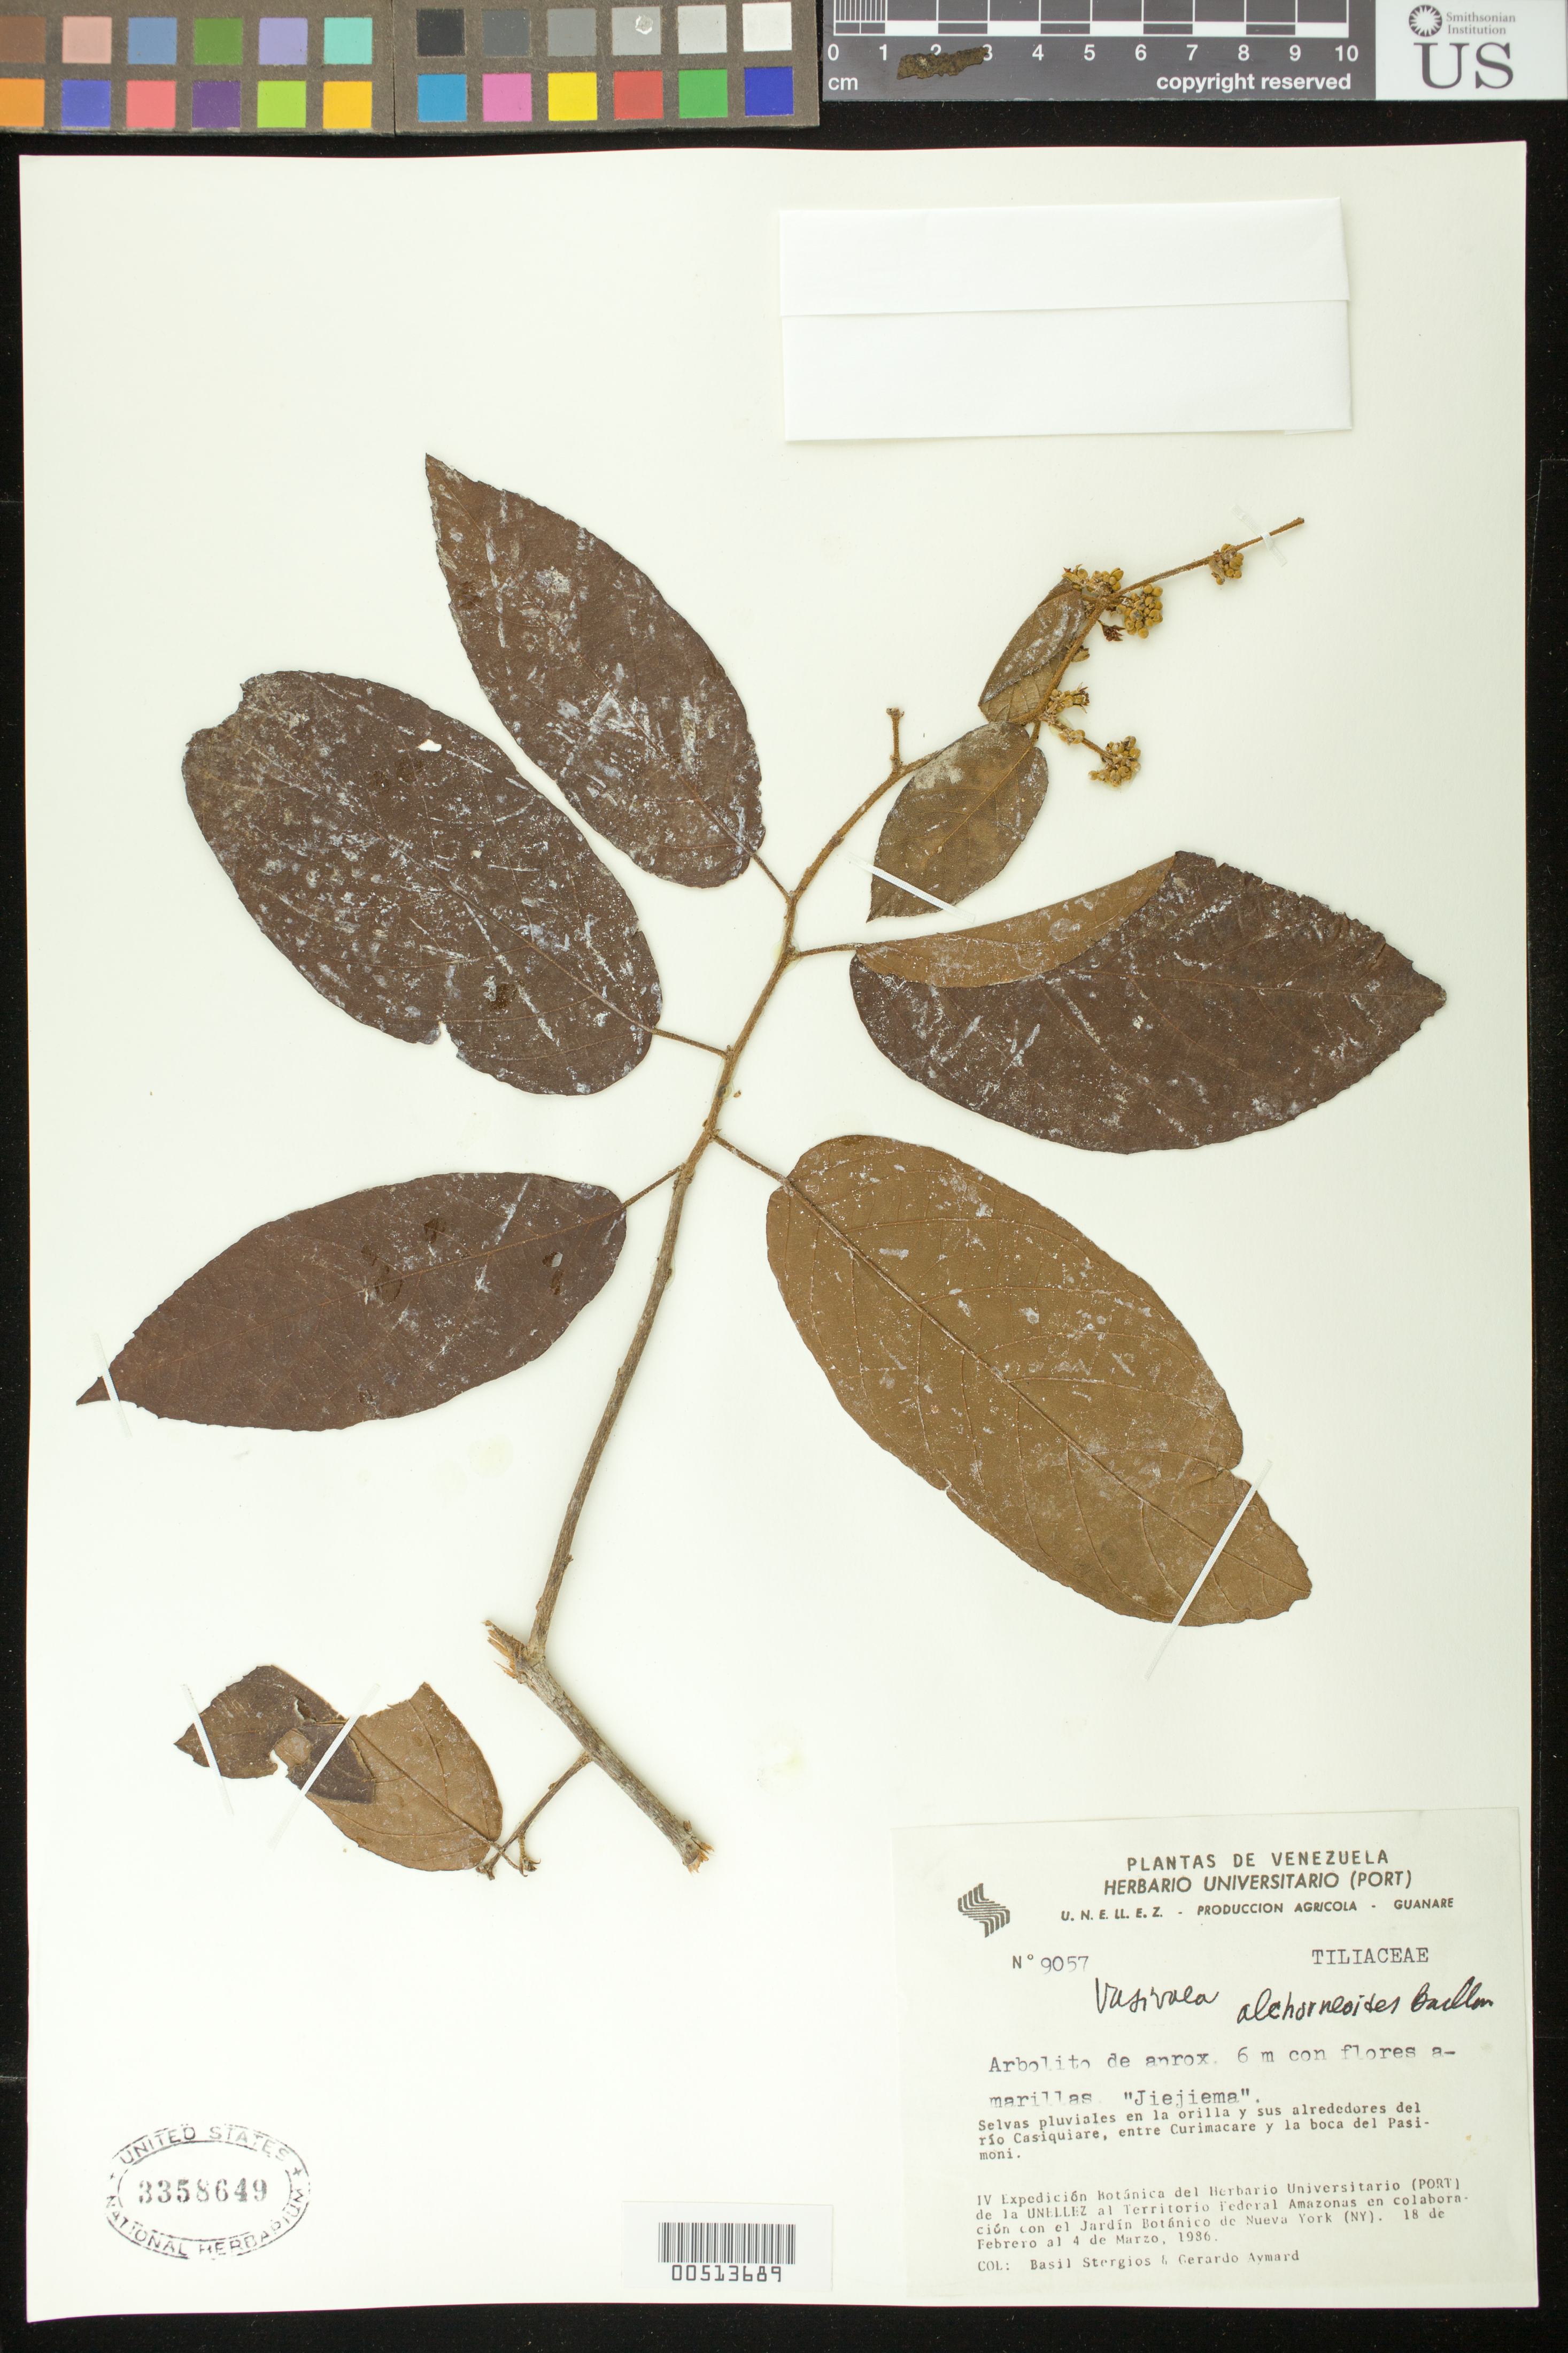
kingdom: Plantae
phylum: Tracheophyta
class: Magnoliopsida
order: Malvales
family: Malvaceae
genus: Vasivaea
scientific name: Vasivaea alchorneoides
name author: Baill.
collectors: B. G. Stergios & G. A. Aymard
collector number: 9057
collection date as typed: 18 Feb 1986 to 04 Mar 1986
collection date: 1986-02-18/1986-03-04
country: Venezuela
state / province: Amazonas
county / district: Río Negro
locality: Rio Casiquiare entre la Boca del Siapa y el Cano Momoni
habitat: Selvas pluviales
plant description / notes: Common name: Jiejiema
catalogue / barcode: US 3358649